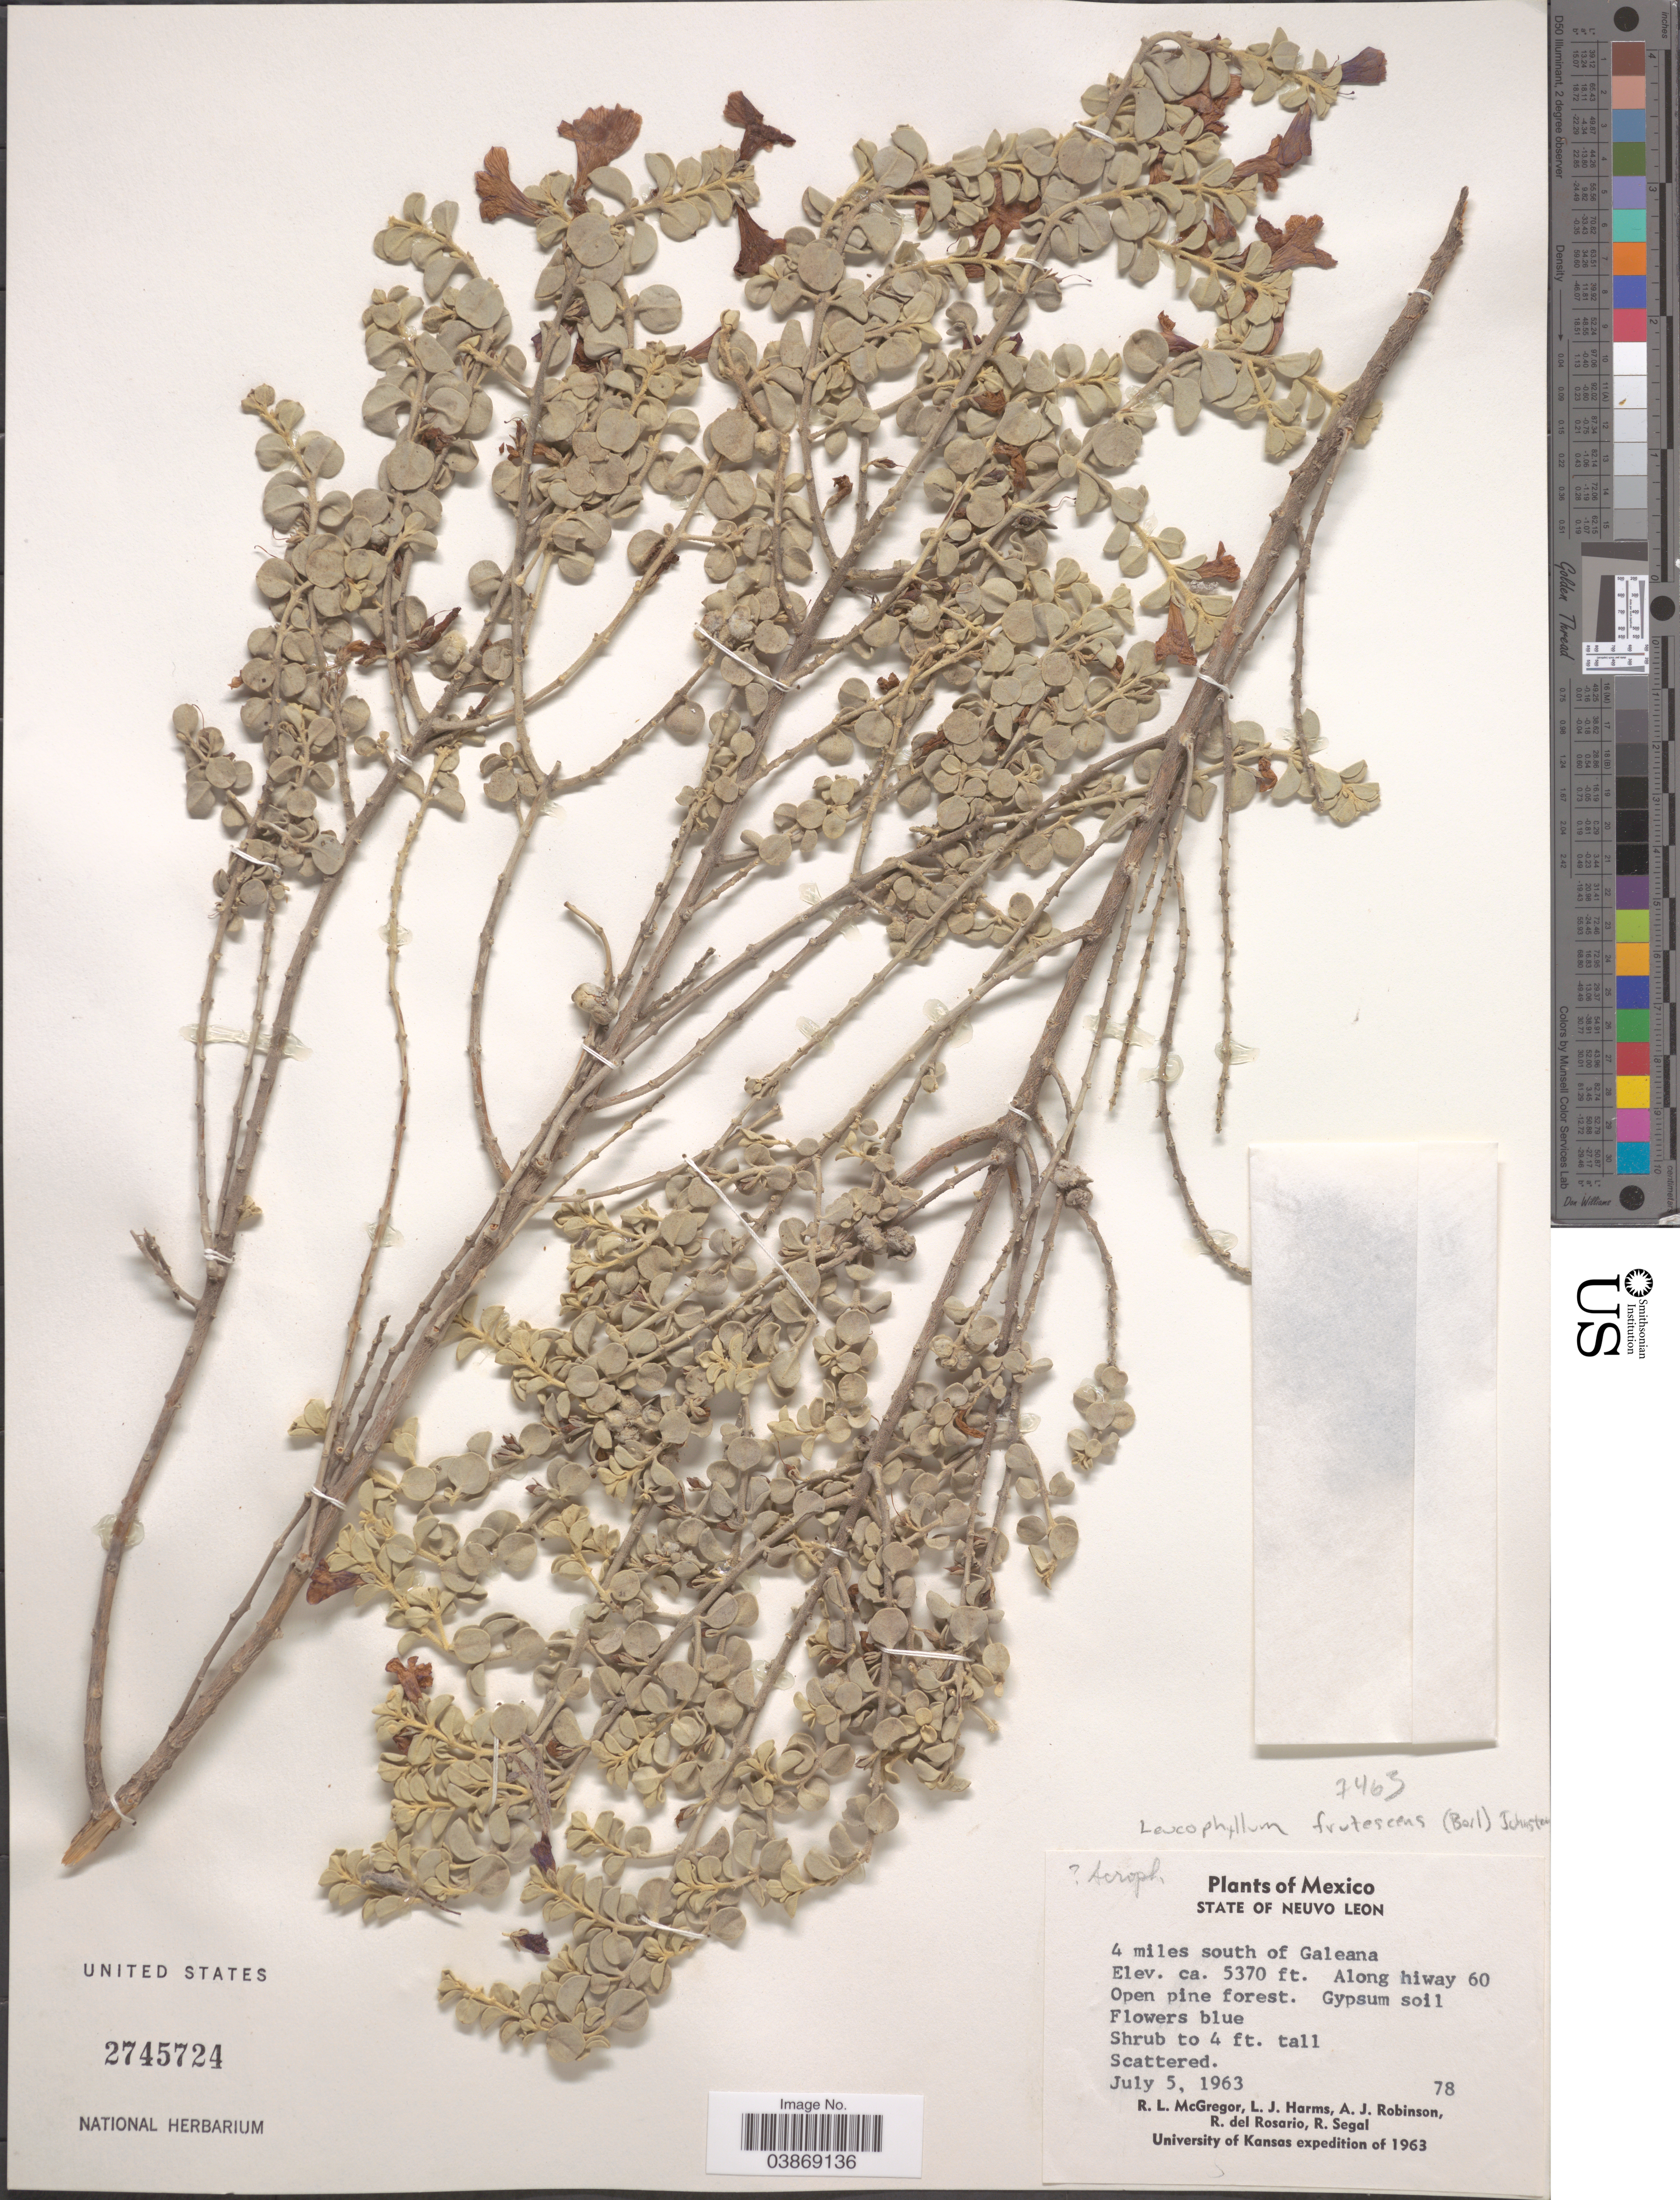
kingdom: Plantae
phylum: Tracheophyta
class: Magnoliopsida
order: Lamiales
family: Scrophulariaceae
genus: Leucophyllum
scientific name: Leucophyllum frutescens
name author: (Berland.) I.M. Johnst.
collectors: R. McGregor, L. Harms, A. J. Robinson, R. del Rosario & R. Segal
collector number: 78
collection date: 1963-07-05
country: Mexico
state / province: Nuevo León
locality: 4 miles south of Galeana. Along hiway 60.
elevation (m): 1637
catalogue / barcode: US 2745724